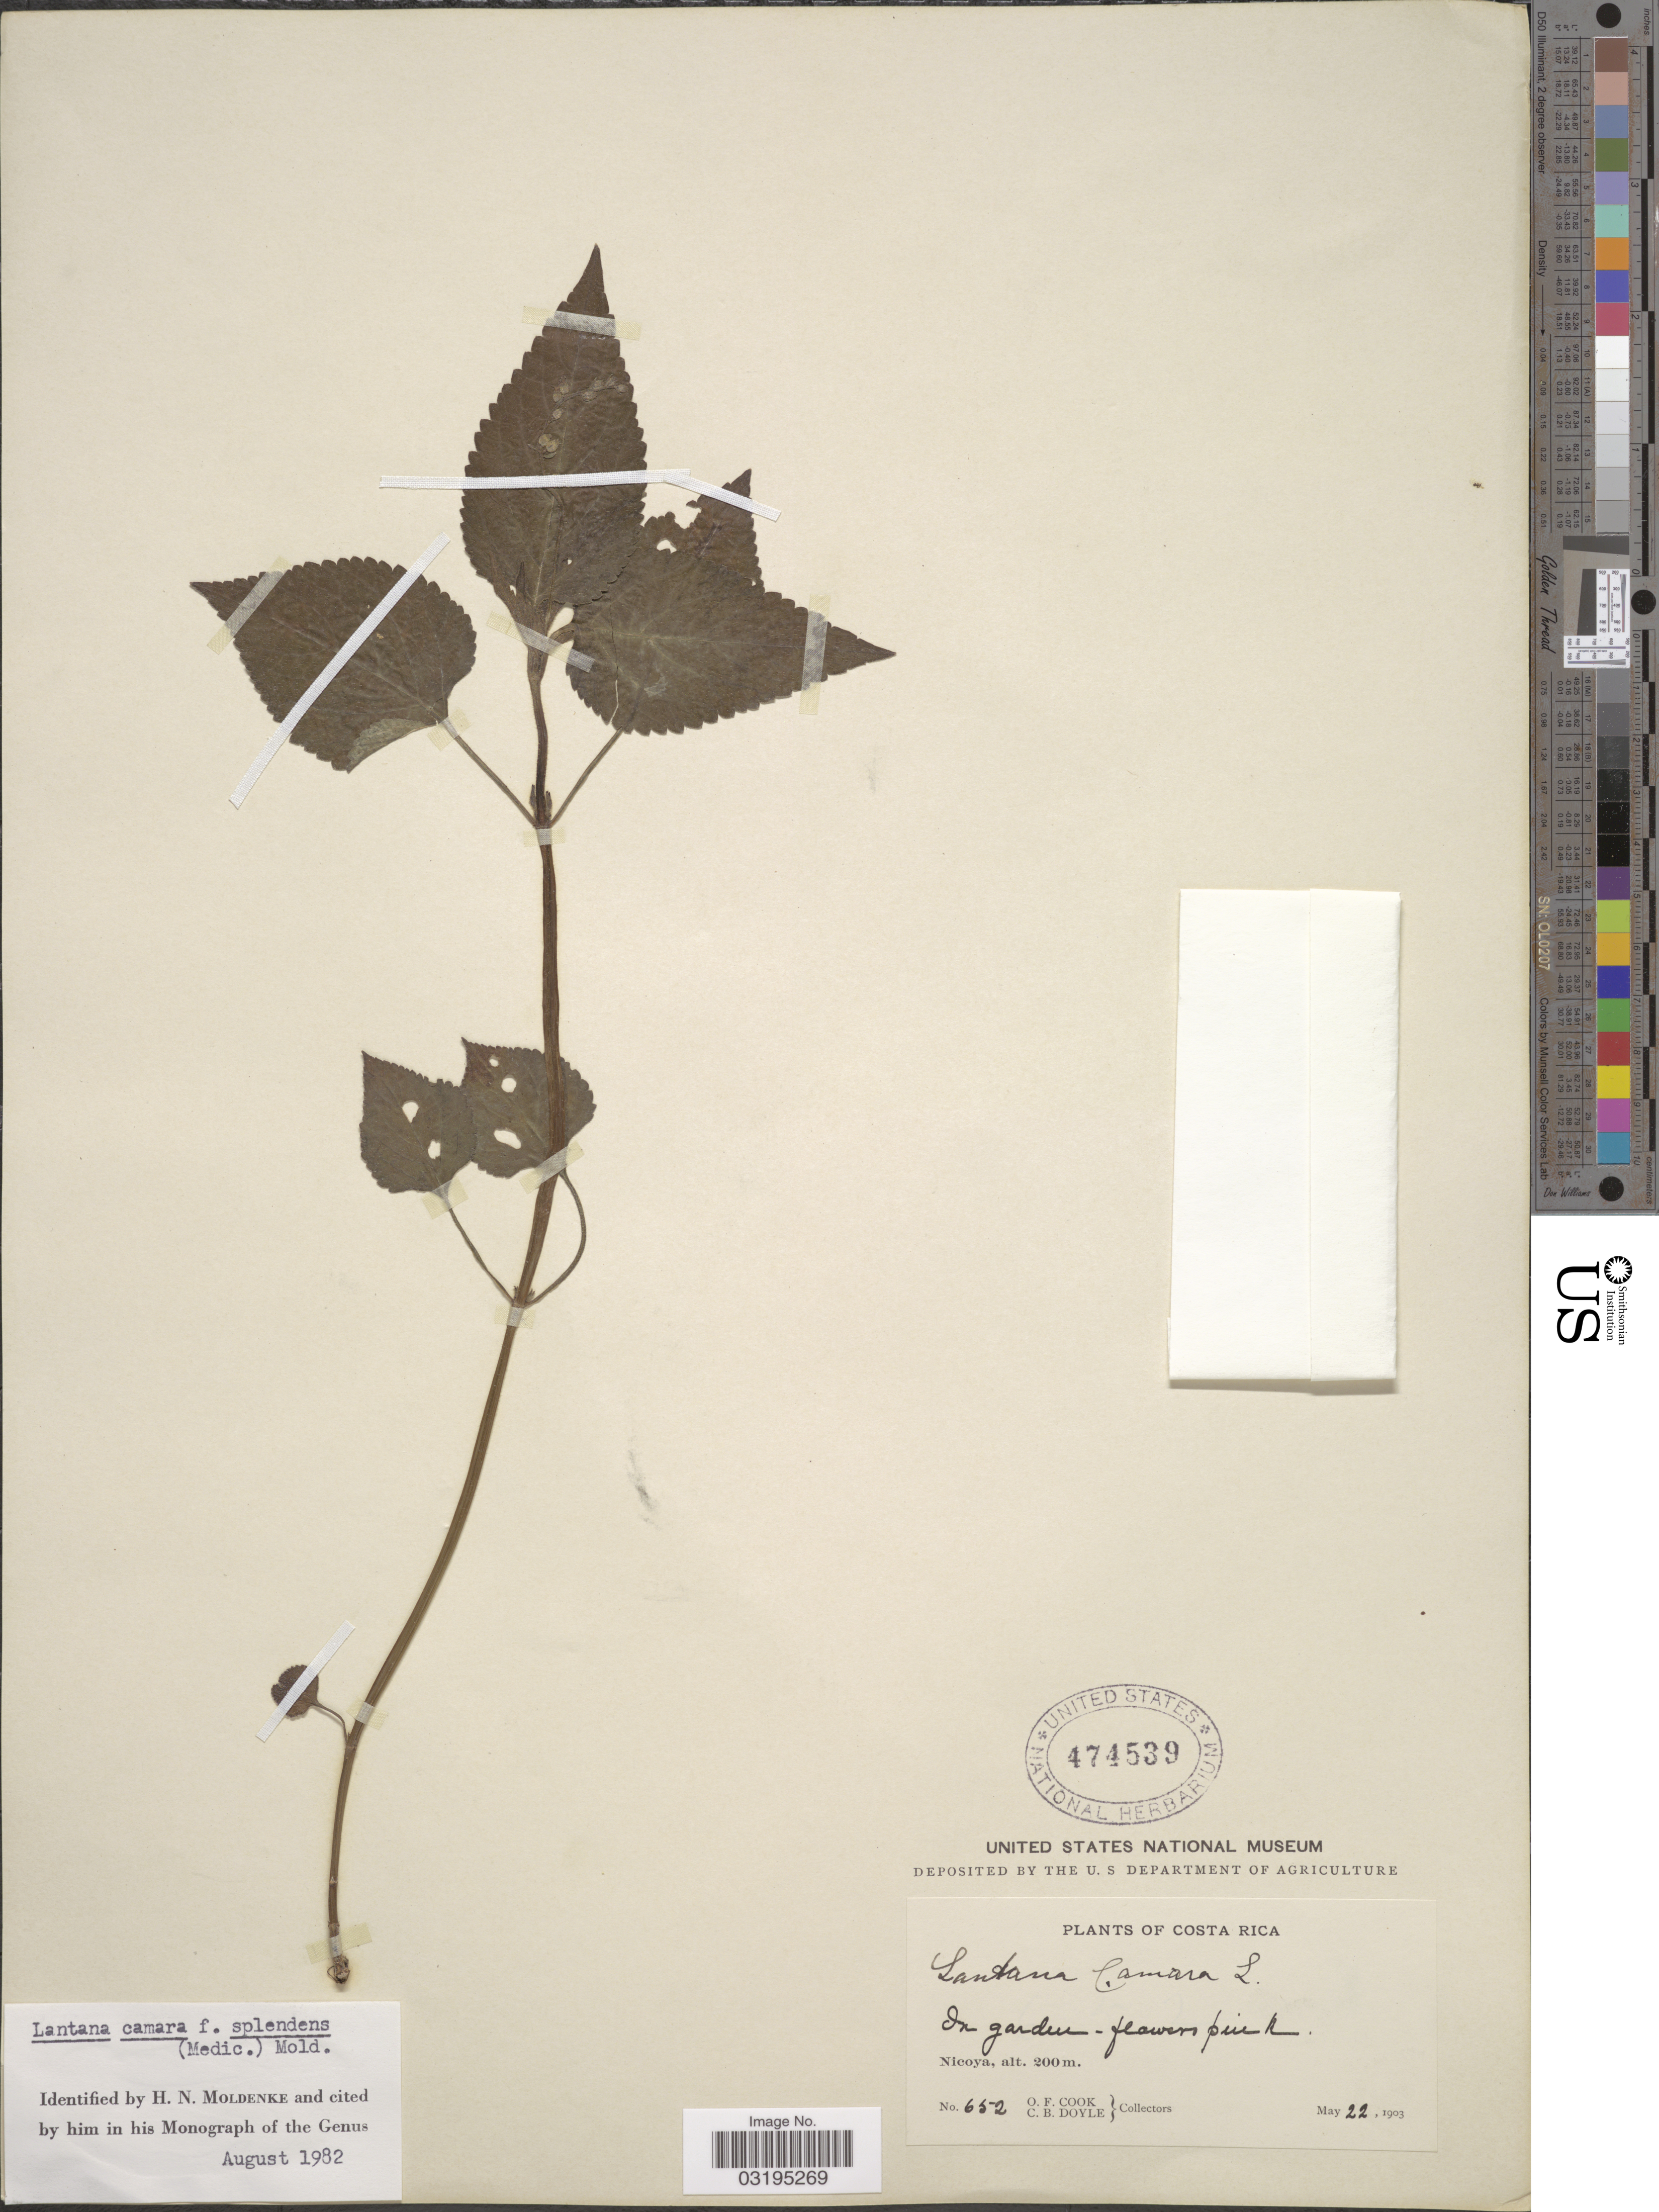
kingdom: Plantae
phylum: Tracheophyta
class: Magnoliopsida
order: Lamiales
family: Verbenaceae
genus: Lantana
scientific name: Lantana camara f. splendens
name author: (Medik.) Moldenke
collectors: O. F. Cook & C. Doyle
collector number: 652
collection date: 1903-05-22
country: Costa Rica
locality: Nicoya.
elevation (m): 200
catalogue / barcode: US 474539